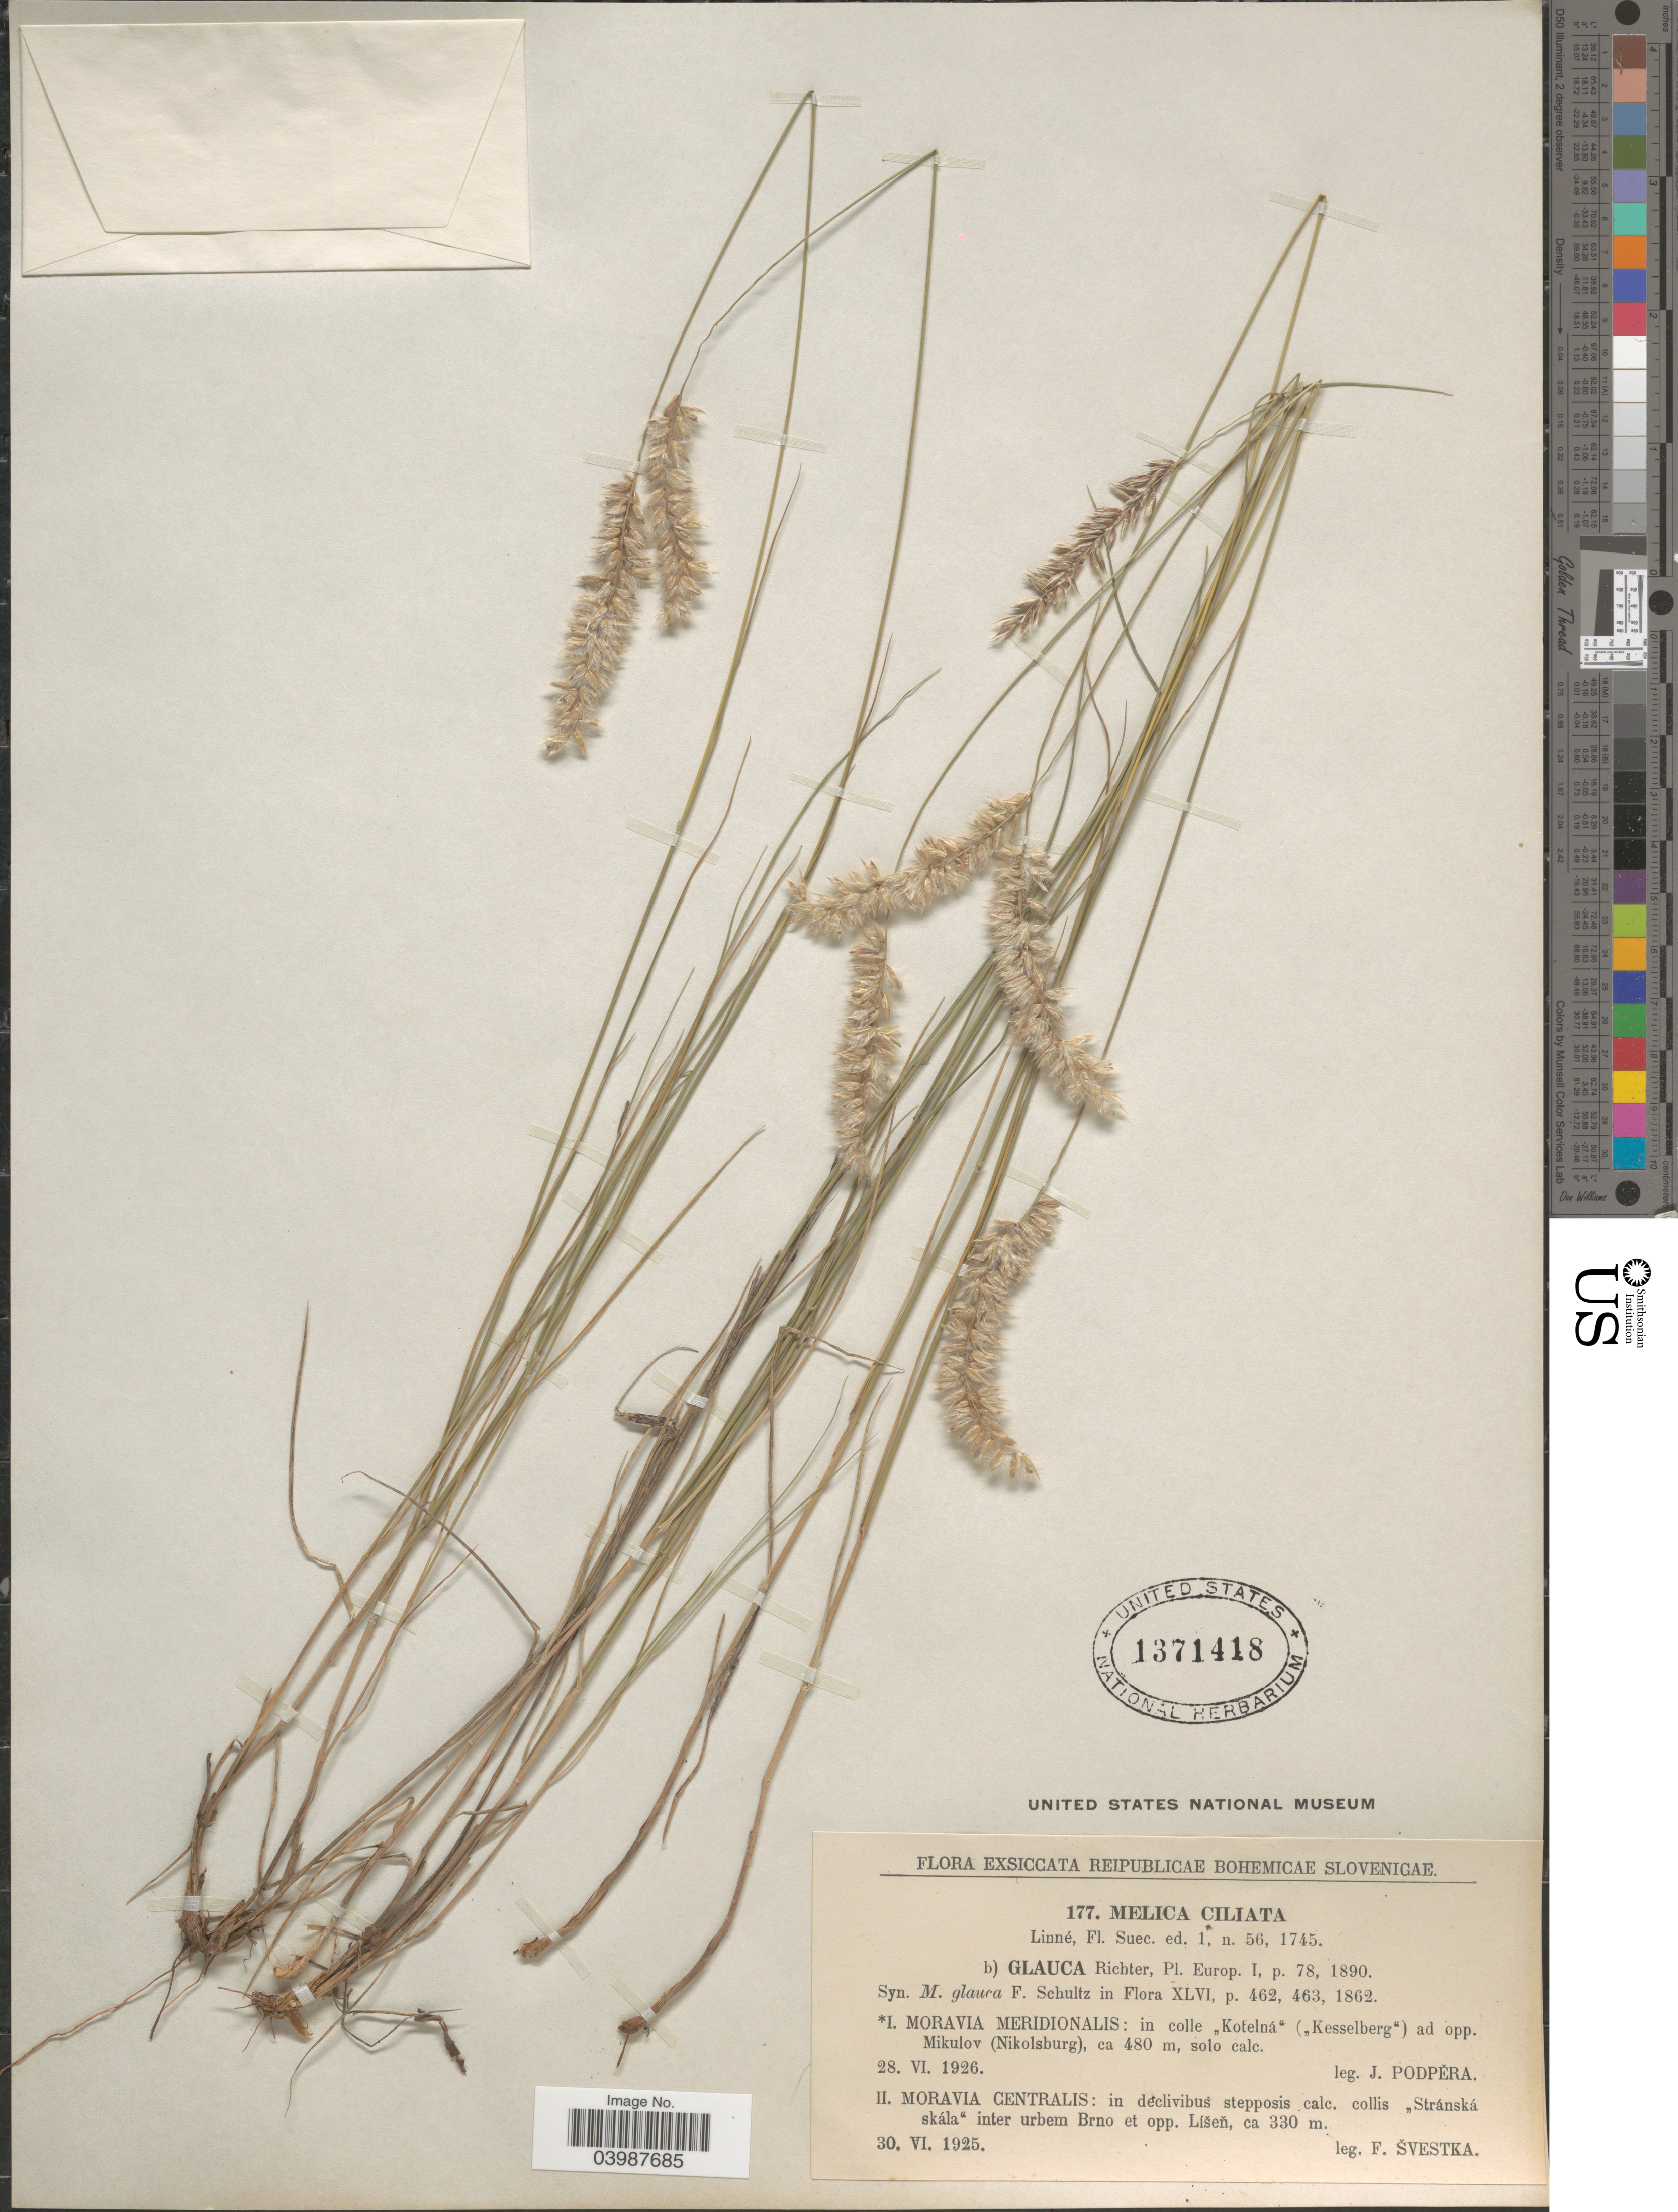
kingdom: Plantae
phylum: Tracheophyta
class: Liliopsida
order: Poales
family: Poaceae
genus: Melica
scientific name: Melica ciliata subsp. glauca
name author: (F.W. Schultz) Nyman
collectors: J. Podpera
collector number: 177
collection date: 1925-06-28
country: Czechia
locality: Reipublicae Bohemicae Slovenicae. Moravia Meridionalis: in colle "Kotelná" ("Kesselberg") ad opp. Mikulov (Nikolsburg).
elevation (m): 480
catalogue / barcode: US 1371418